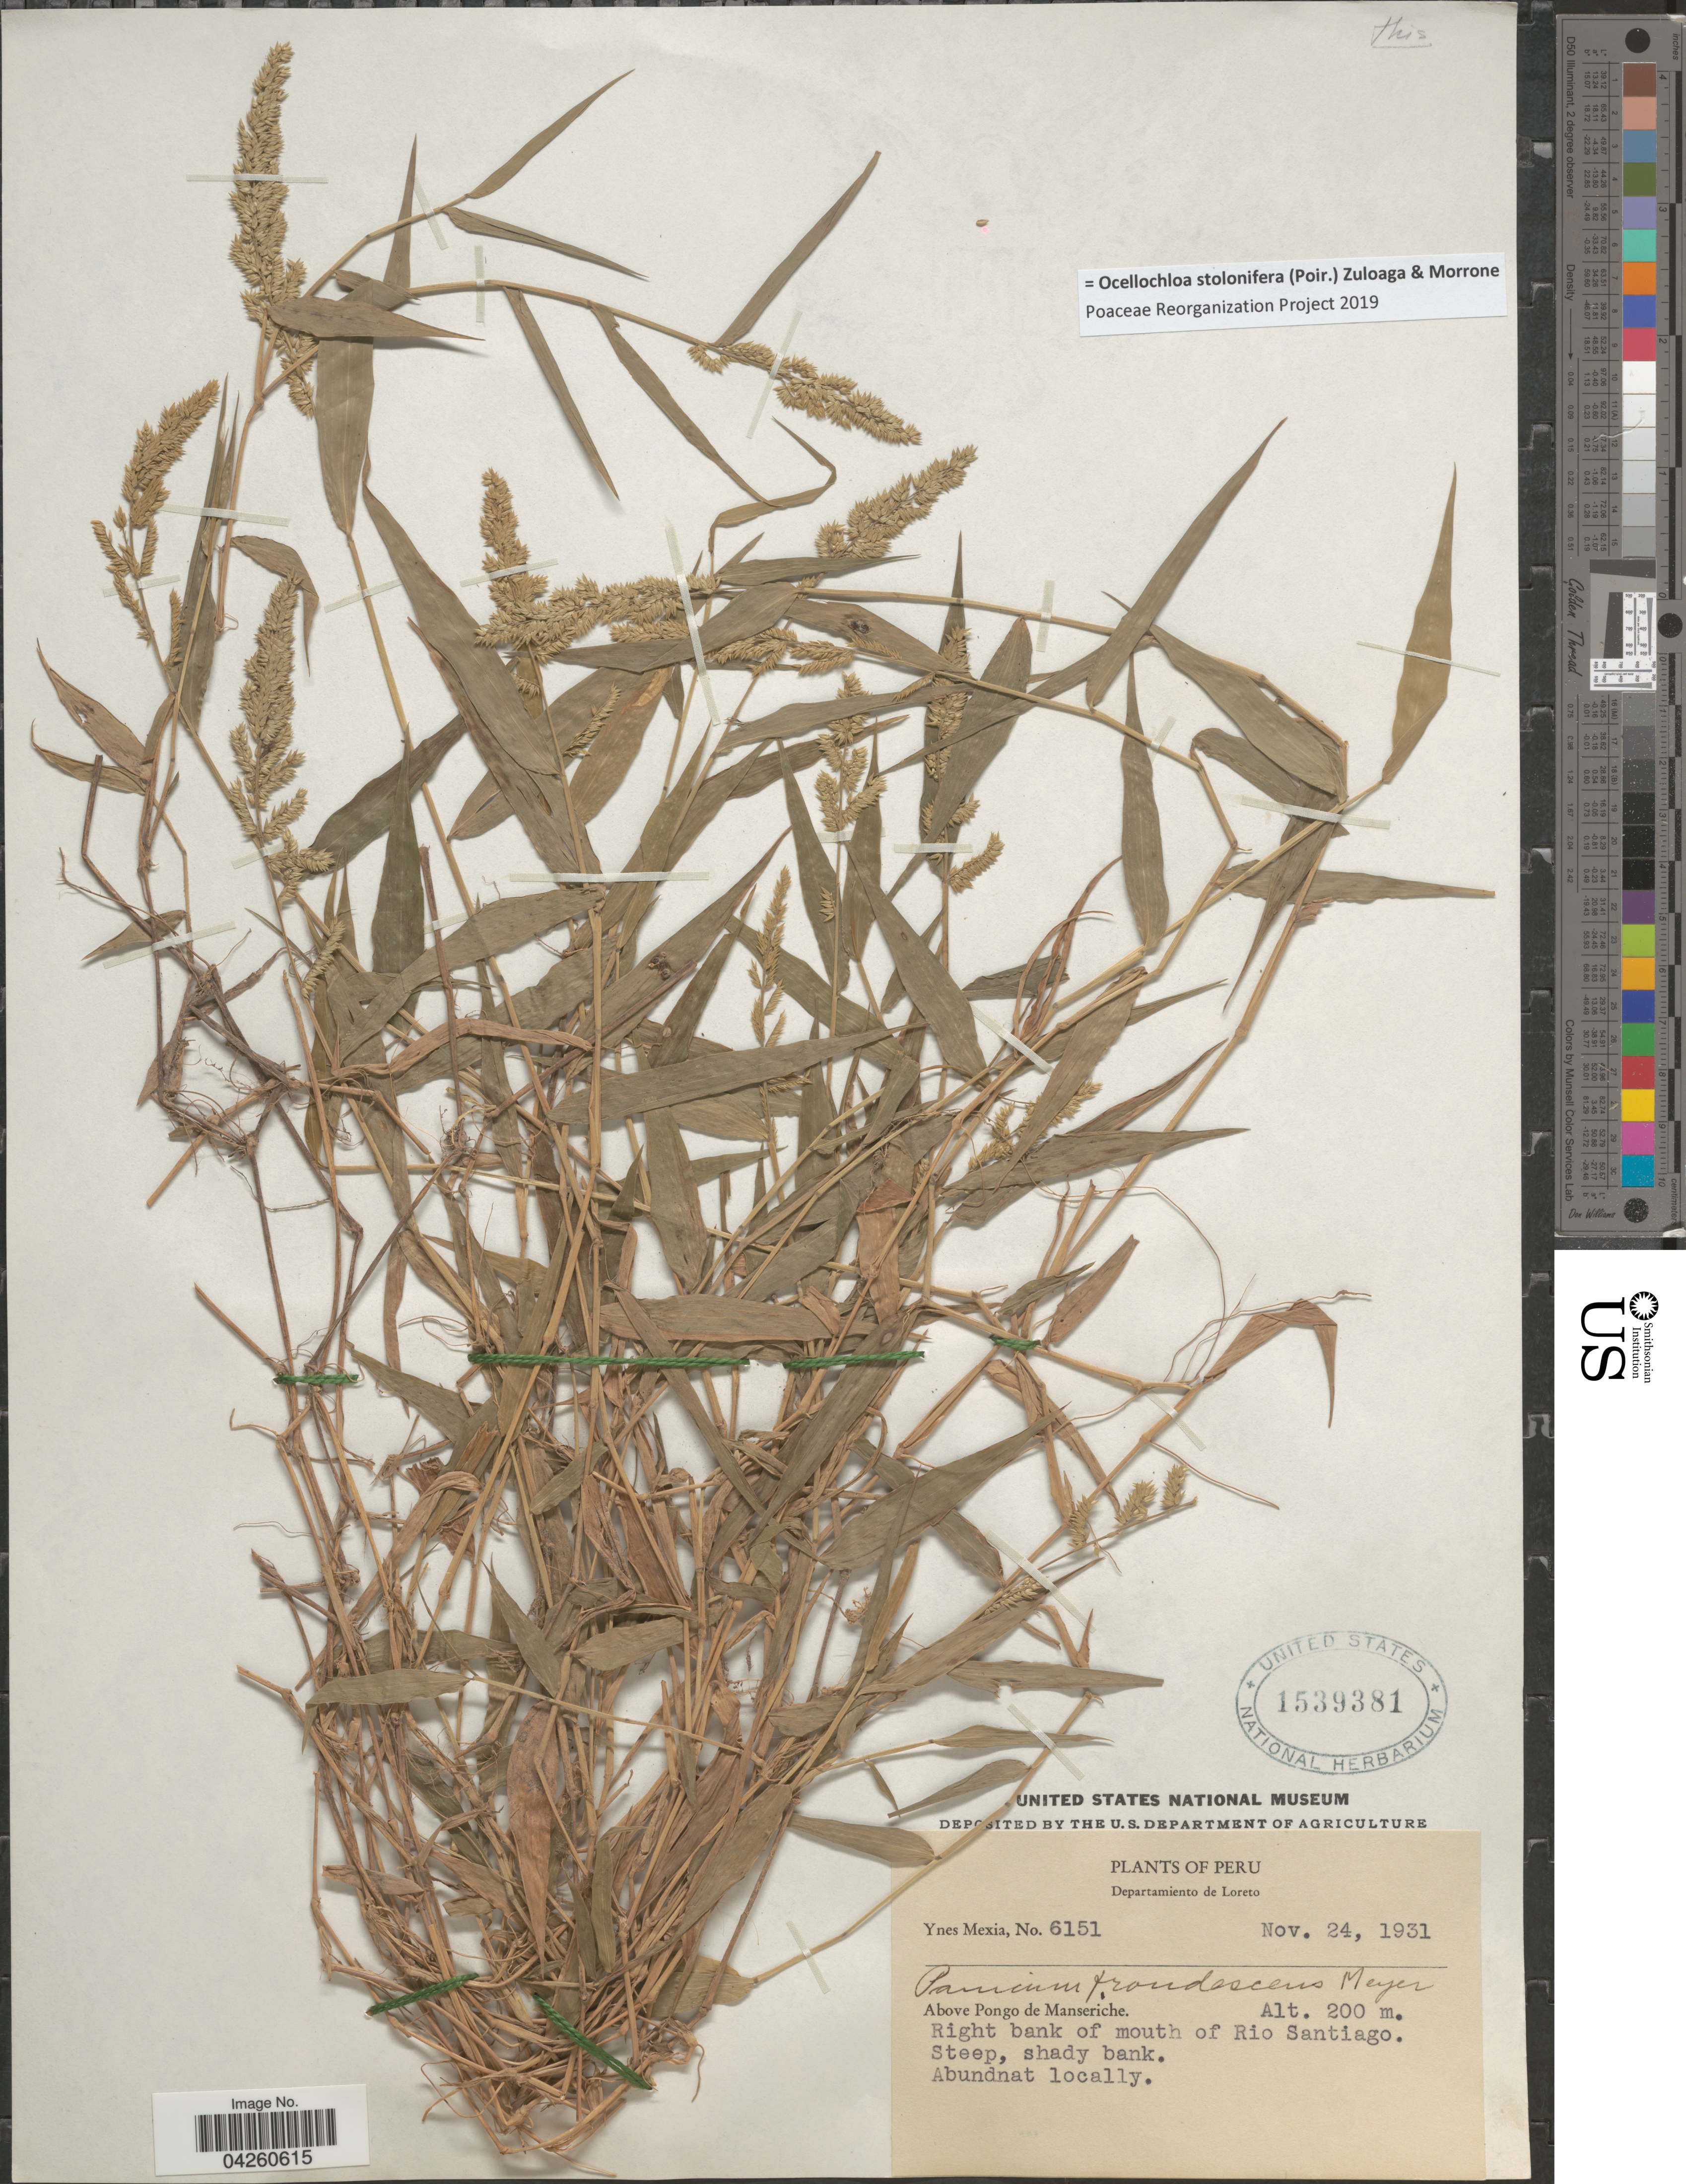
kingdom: Plantae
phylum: Tracheophyta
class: Liliopsida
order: Poales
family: Poaceae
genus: Ocellochloa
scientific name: Ocellochloa stolonifera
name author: (Poir.) Zuloaga & Morrone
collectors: Y. Mexia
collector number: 6151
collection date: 1931-11-24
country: Peru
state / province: Loreto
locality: Departamiento de Loreto. Above Pongo de Manseriche. Right bank of mouth of Rio Santiago.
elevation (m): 200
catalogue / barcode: US 1539381